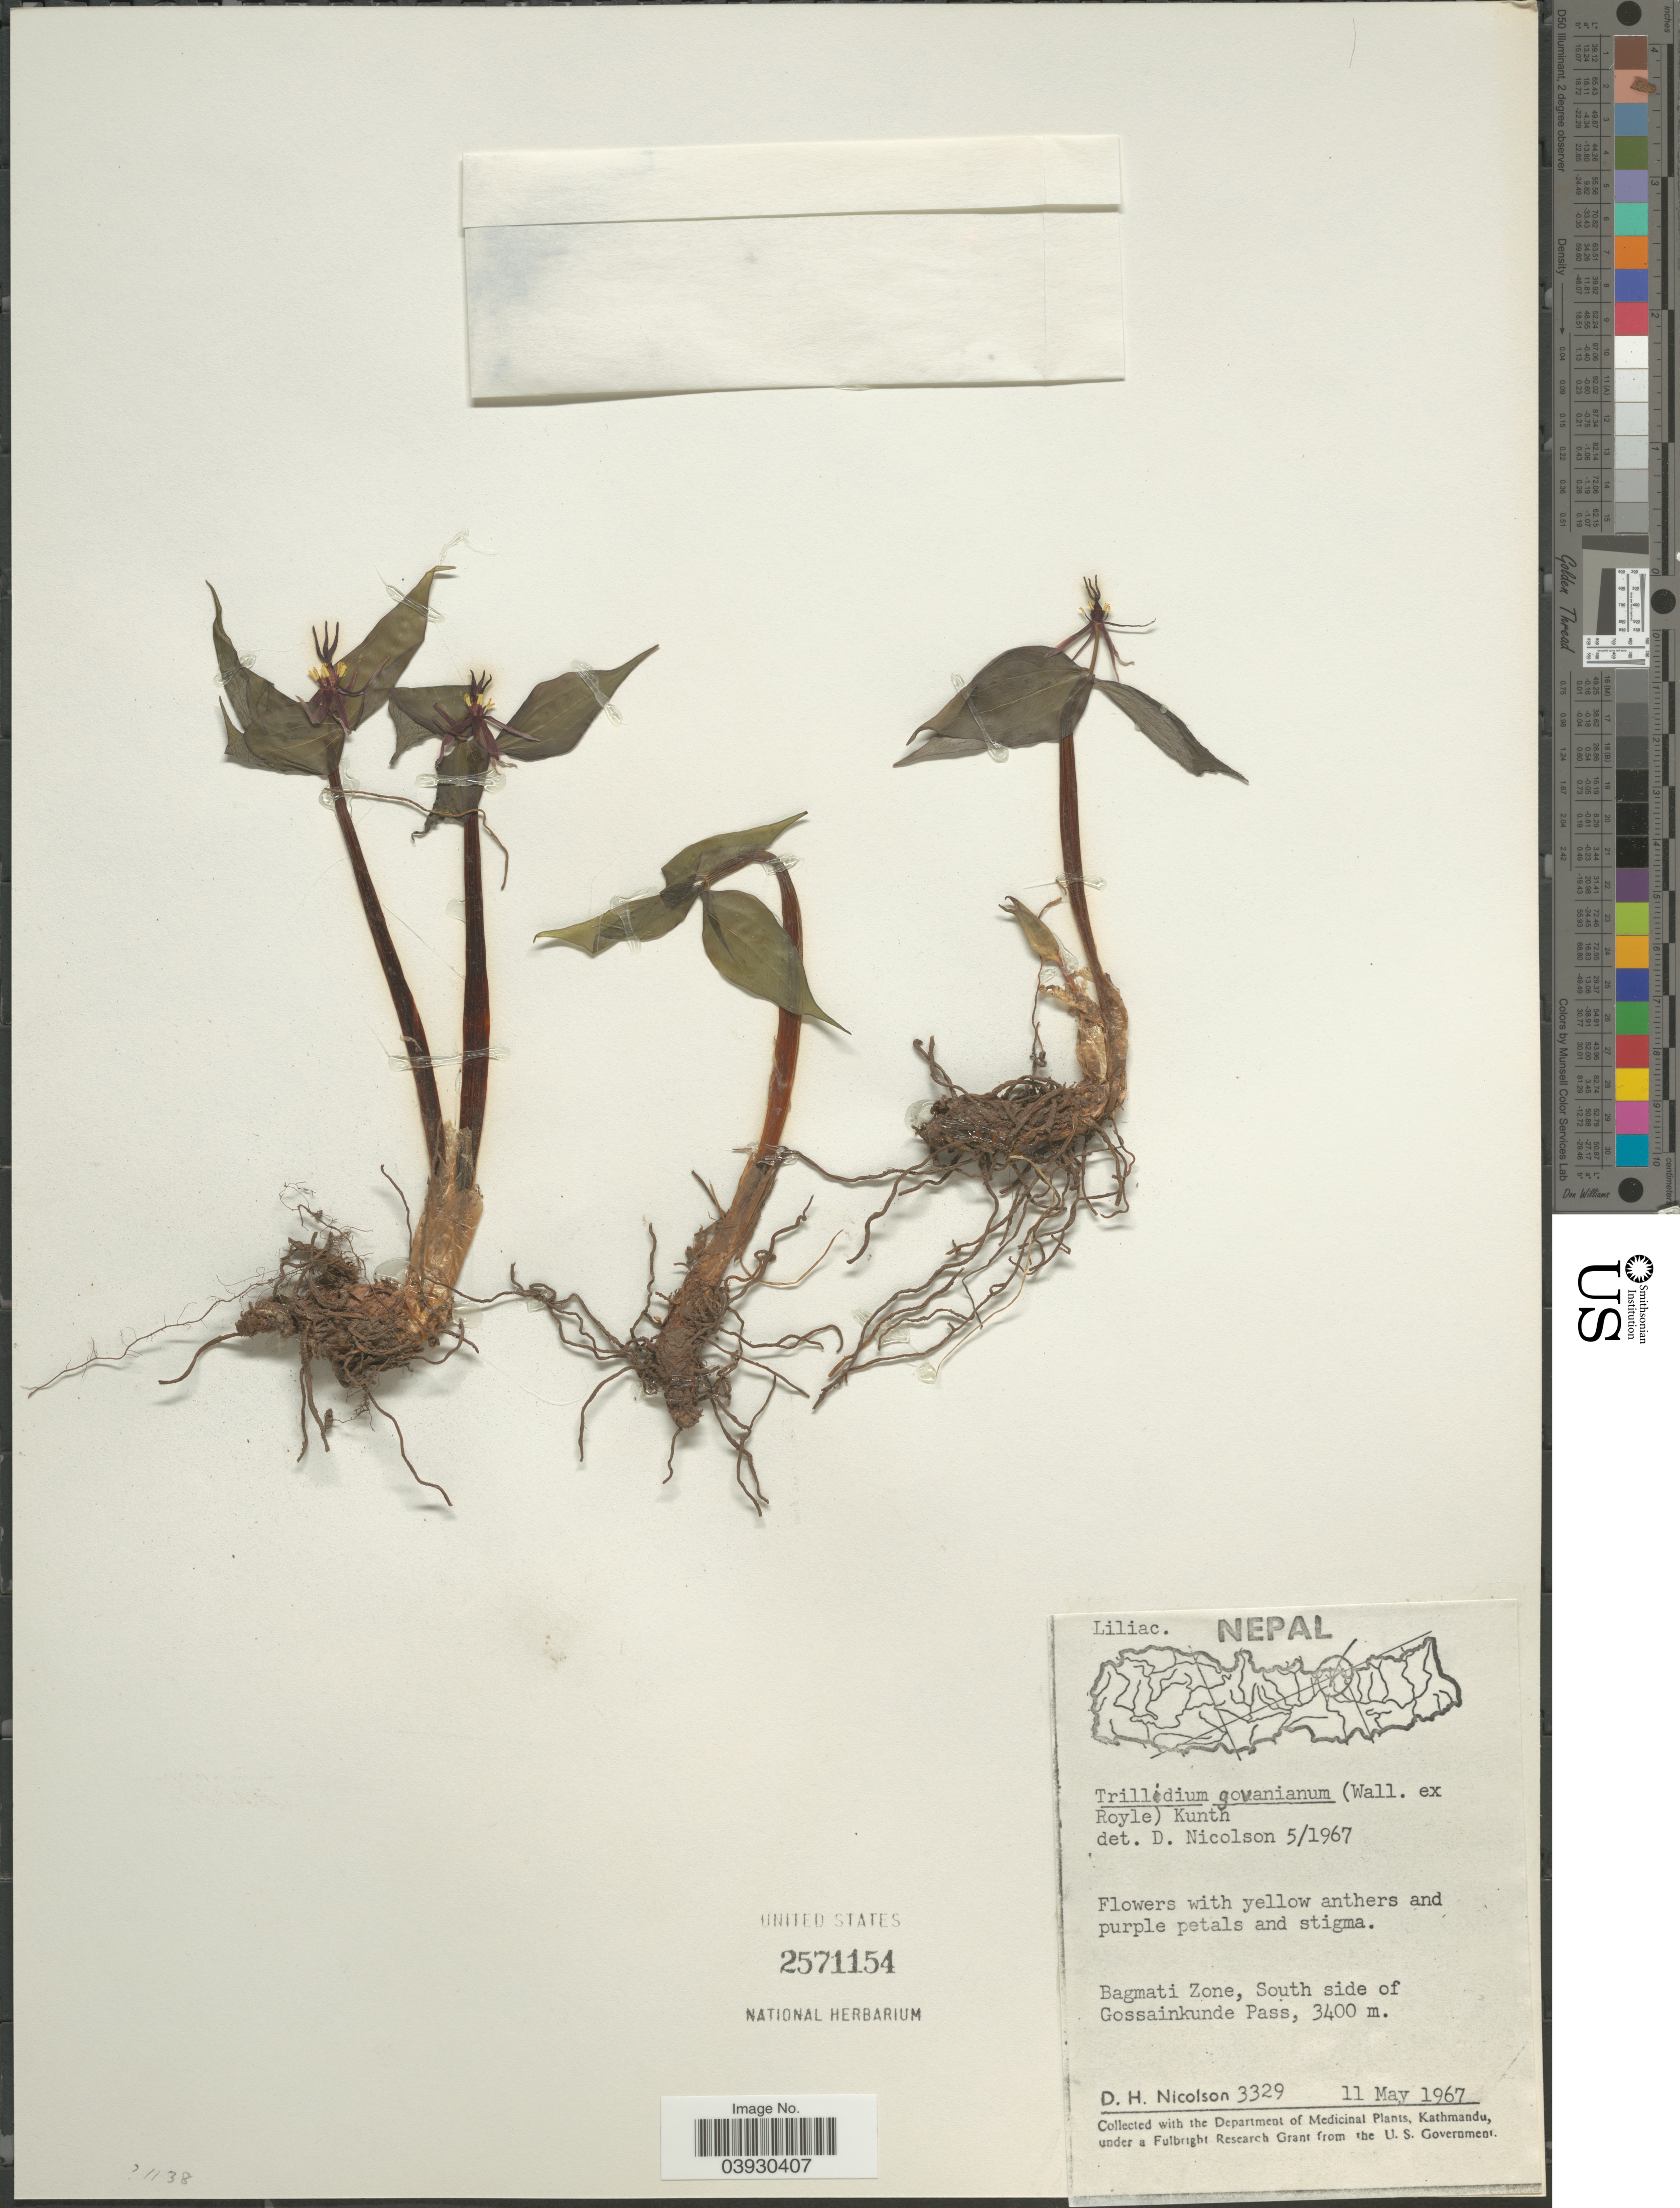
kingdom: Plantae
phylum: Tracheophyta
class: Liliopsida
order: Liliales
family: Melanthiaceae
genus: Trillium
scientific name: Trillium govanianum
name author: Wall. ex D. Don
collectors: D. H. Nicolson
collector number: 3329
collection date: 1967-05-11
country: Nepal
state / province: Bagmati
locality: Bagmati Zone, South side of Gossainkunde Pass.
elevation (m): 3400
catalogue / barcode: US 2571154